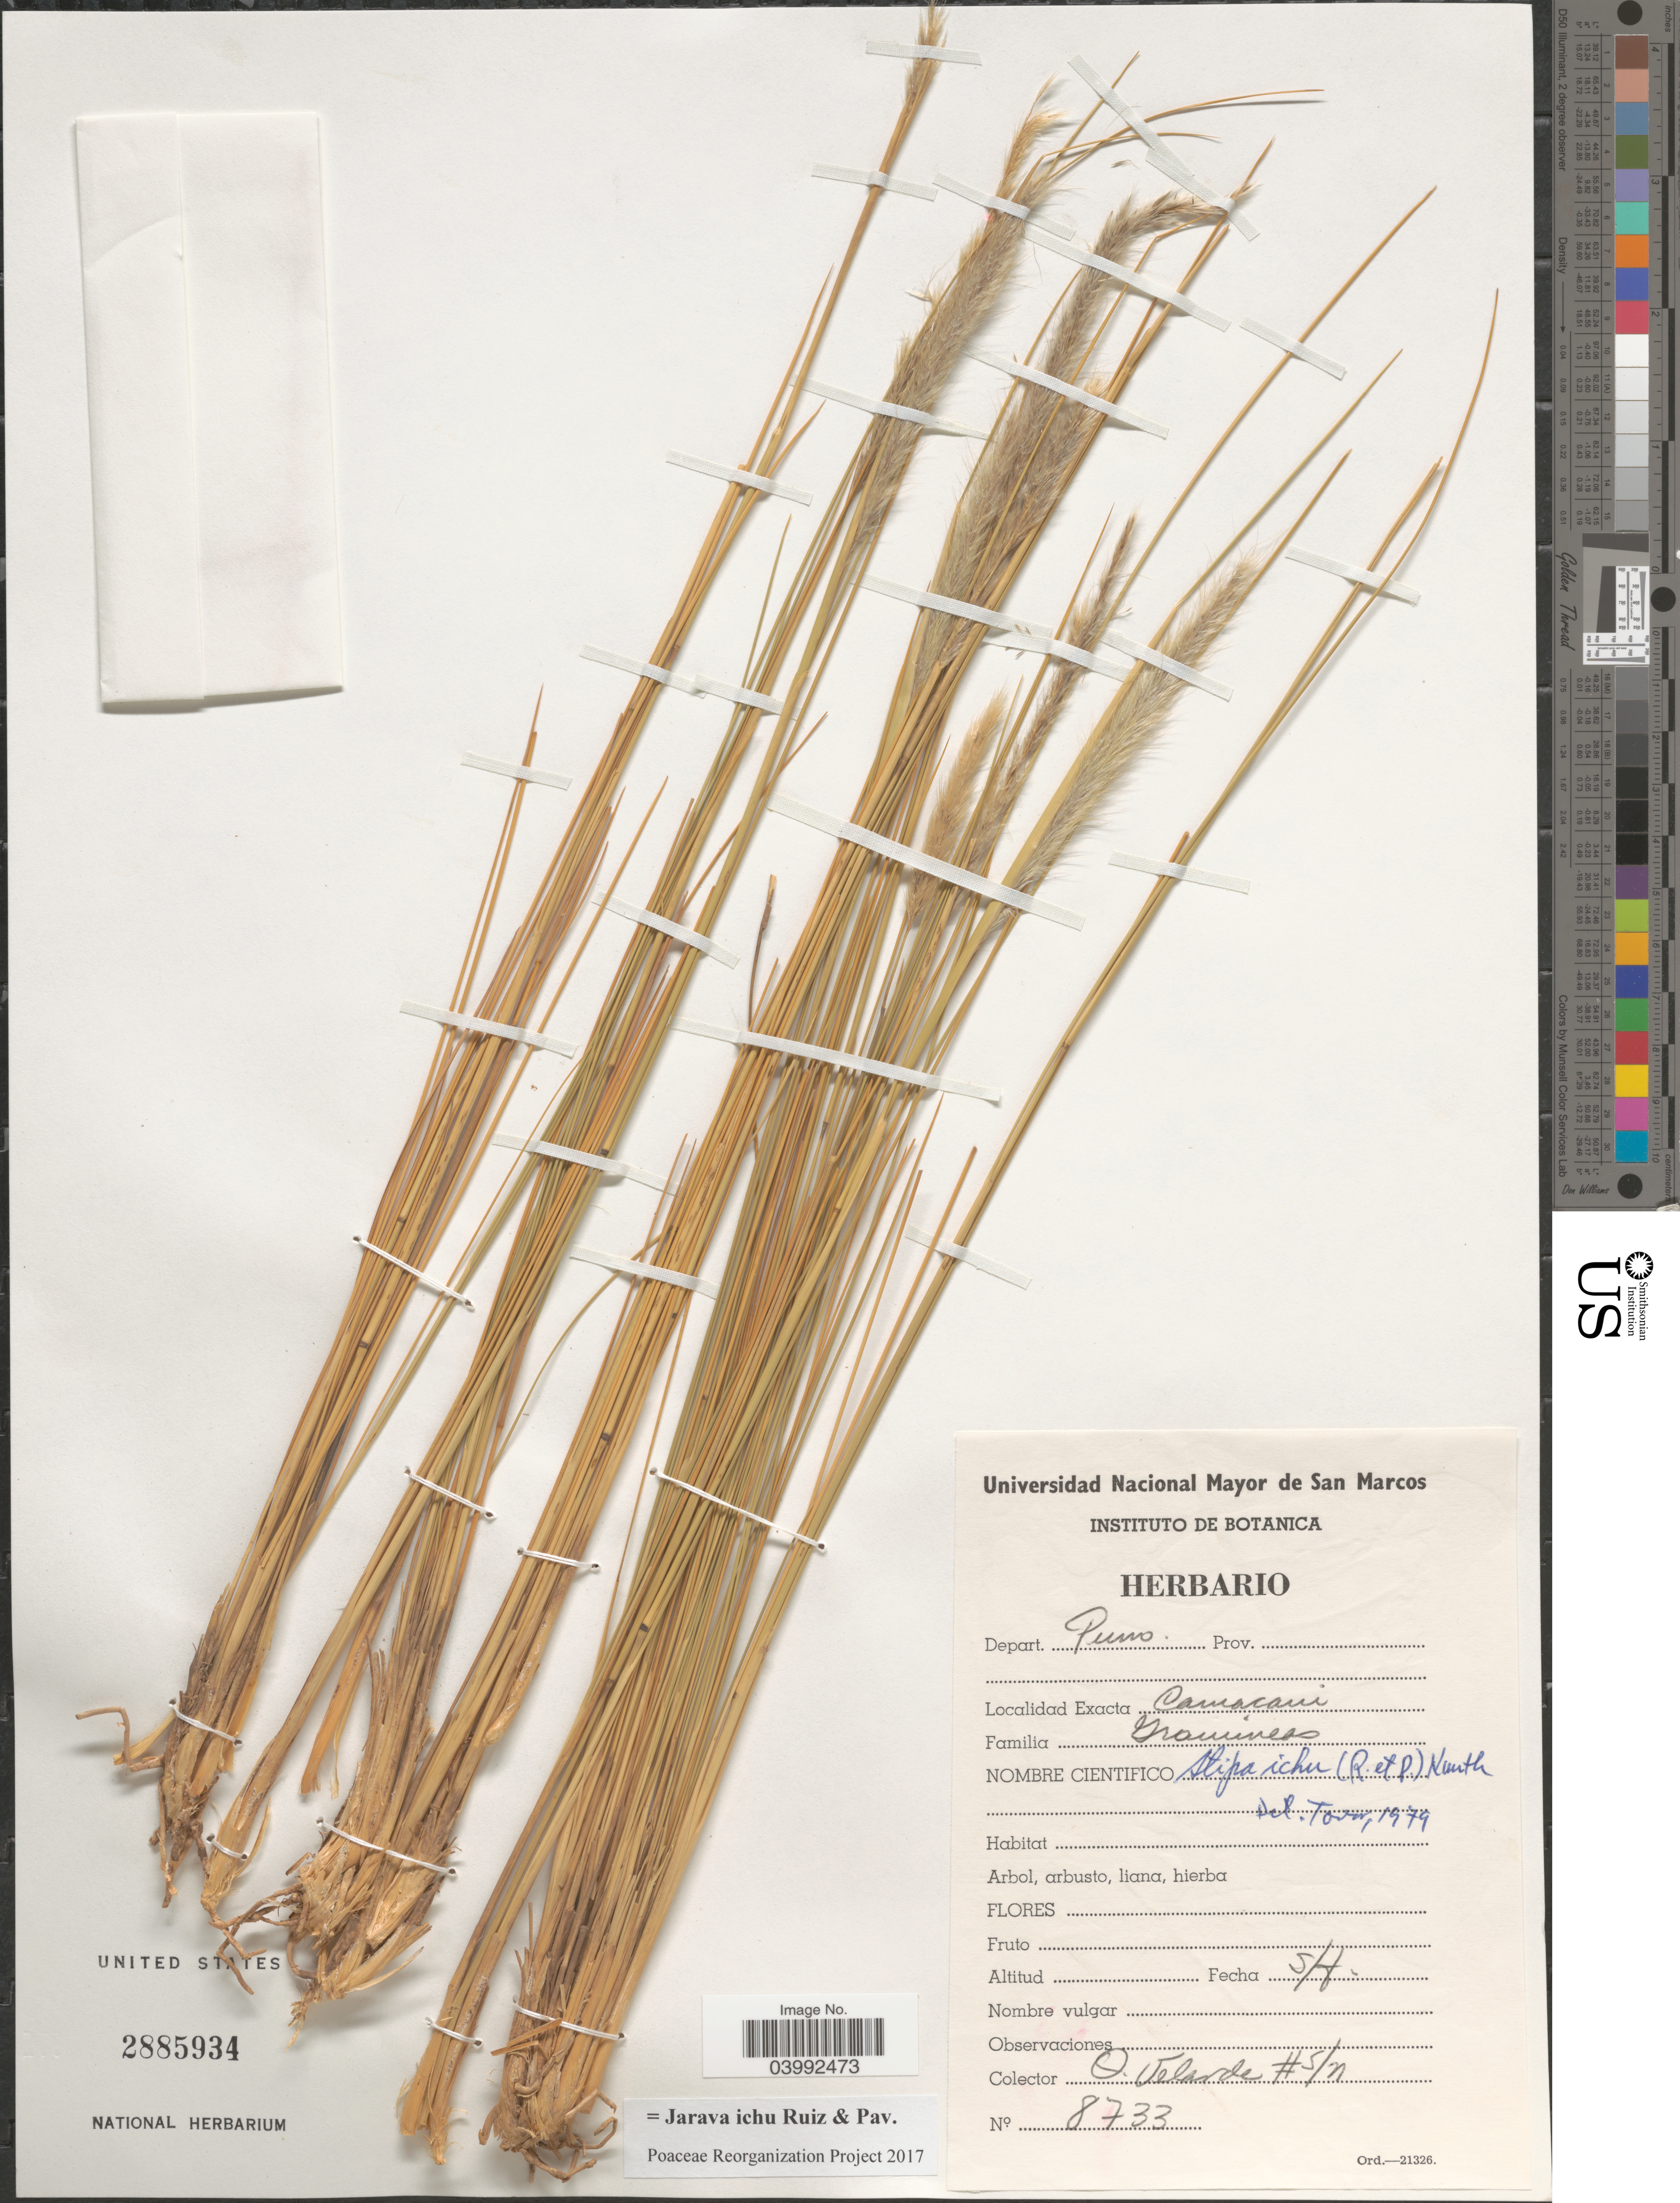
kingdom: Plantae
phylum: Tracheophyta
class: Liliopsida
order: Poales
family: Poaceae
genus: Jarava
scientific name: Jarava ichu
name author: Ruiz & Pav.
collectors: O. Velarde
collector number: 8733?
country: Peru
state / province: Puno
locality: Depart. Puno. Camacani.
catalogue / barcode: US 2885934